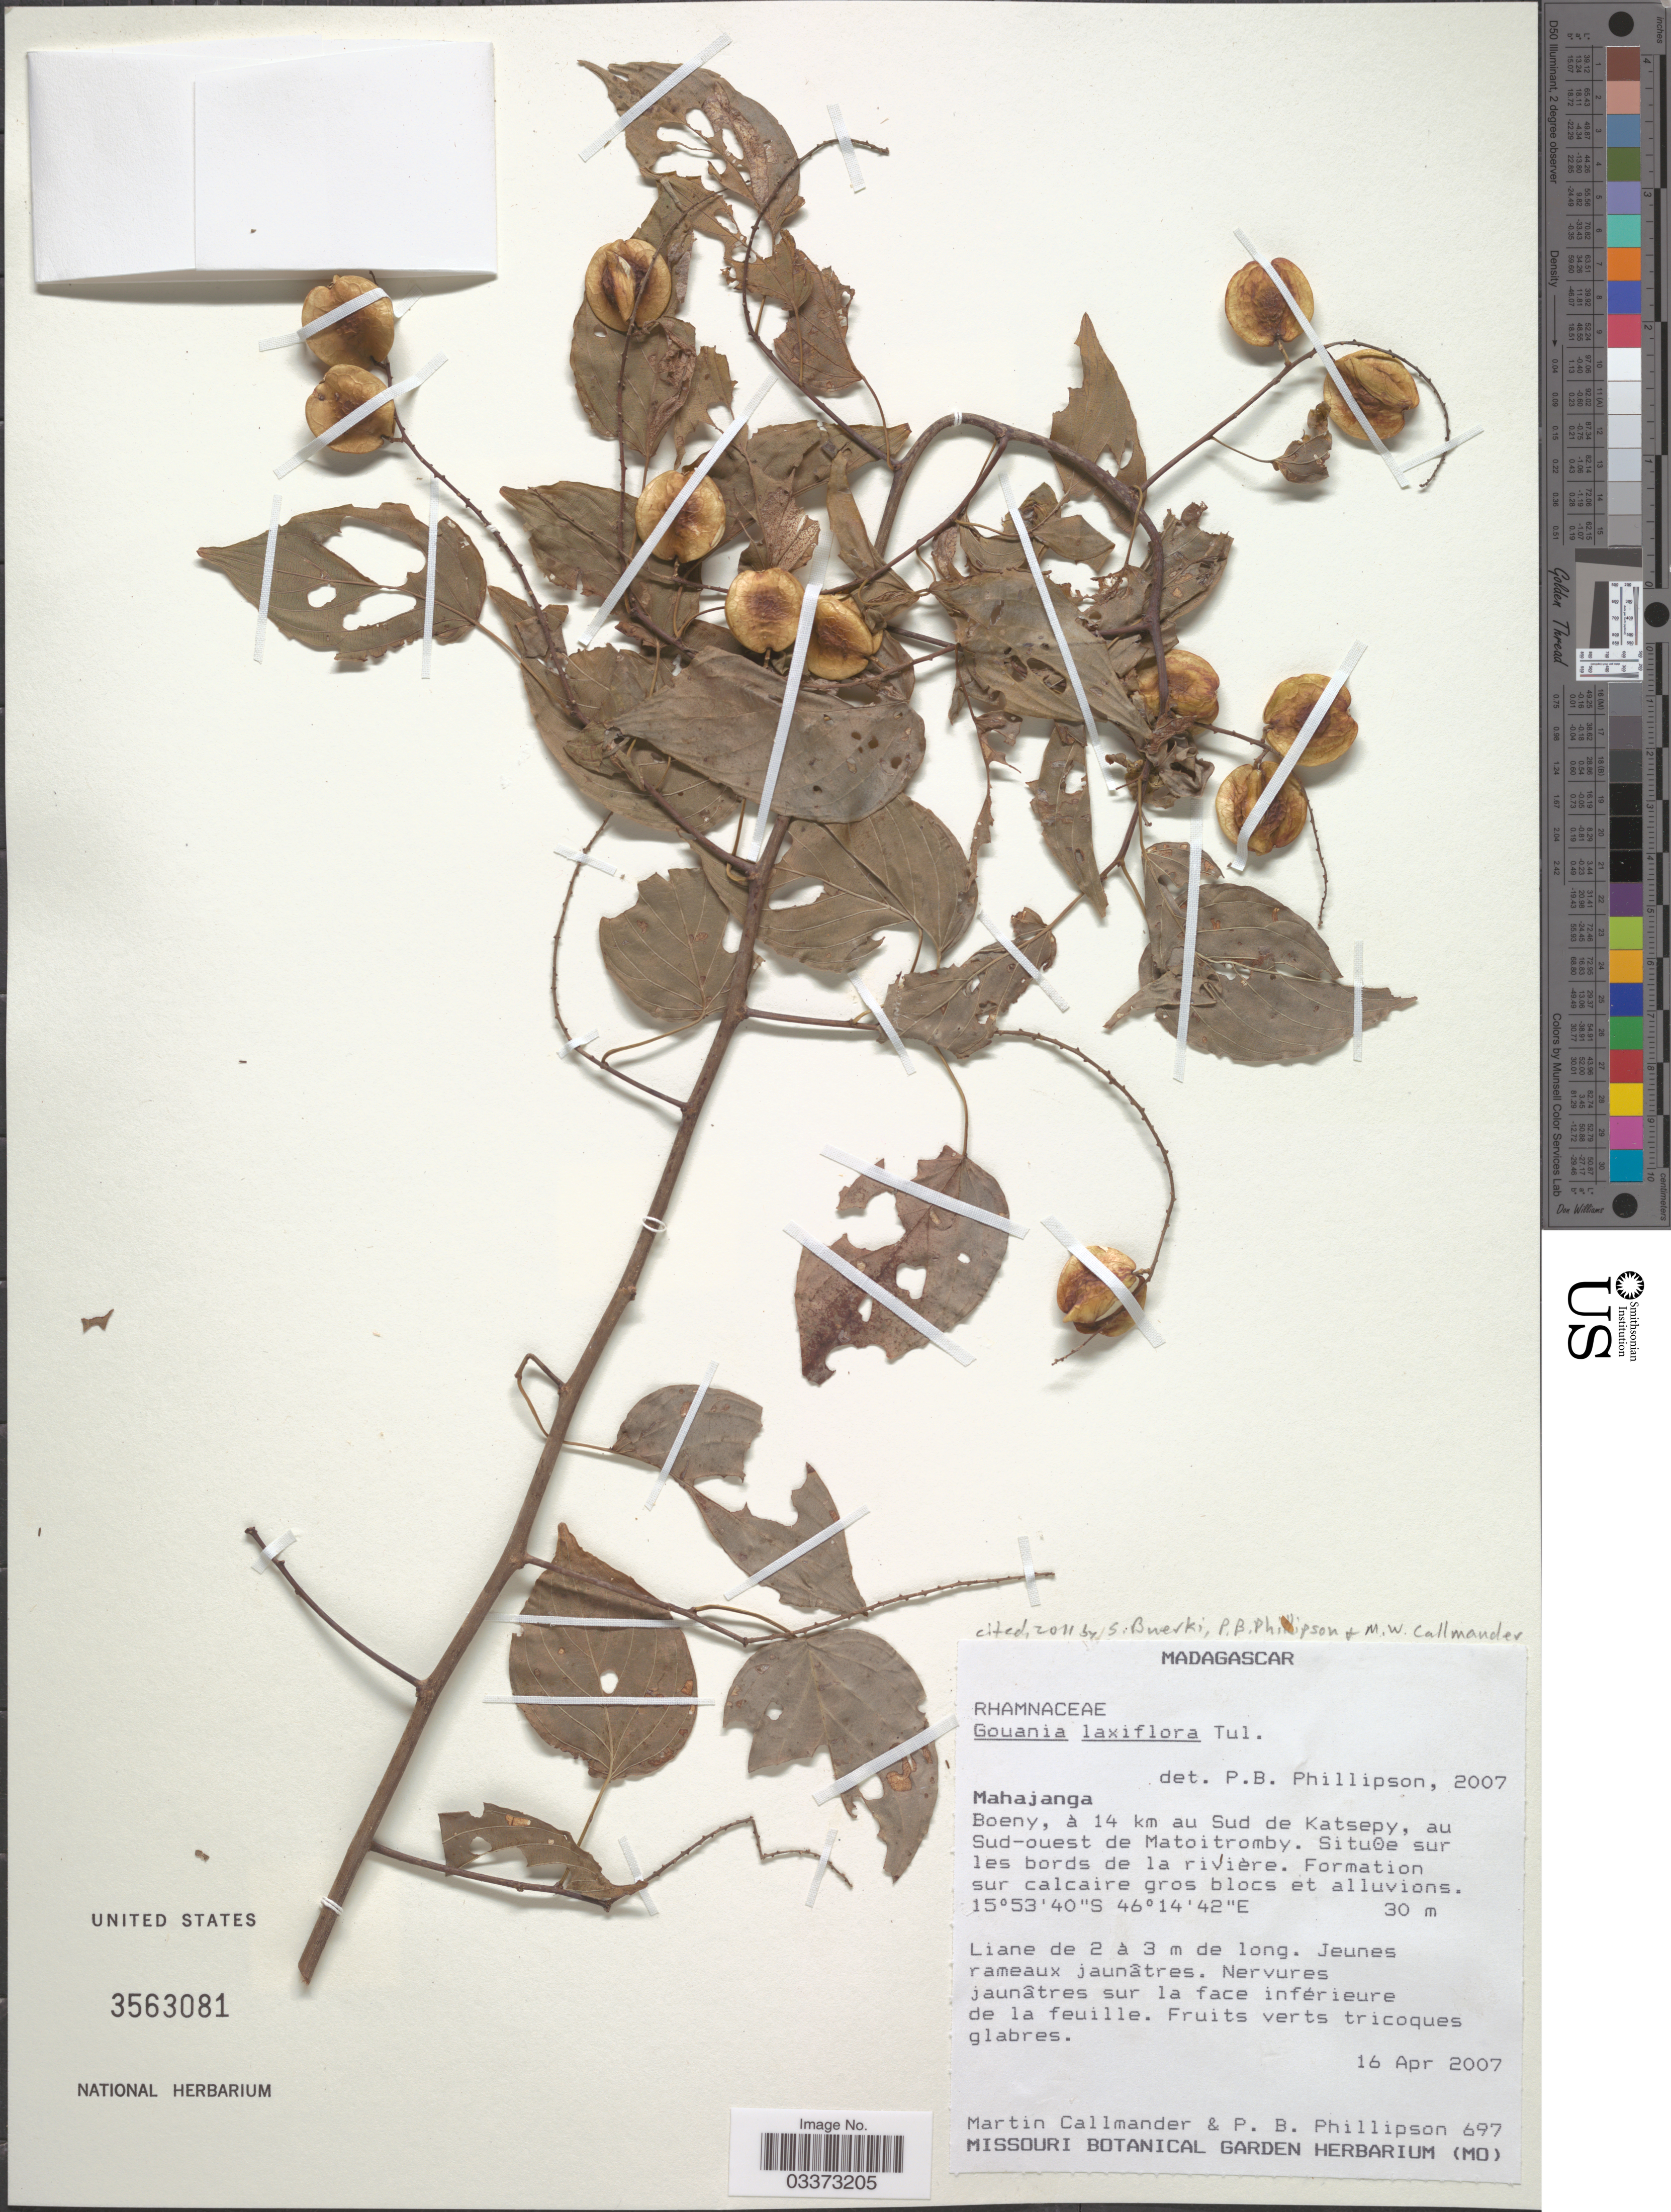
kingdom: Plantae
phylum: Tracheophyta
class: Magnoliopsida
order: Rosales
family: Rhamnaceae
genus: Gouania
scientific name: Gouania laxiflora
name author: Tul.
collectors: M. Callmander & P. B. Phillipson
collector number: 697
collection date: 2007-04-16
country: Madagascar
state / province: Boeny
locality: Boeny, à 14 km au Sud de Katsepy, au Sud-ouest de Matoitromby. Situoe sur les bords de la rivière.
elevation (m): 30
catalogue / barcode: US 3563081